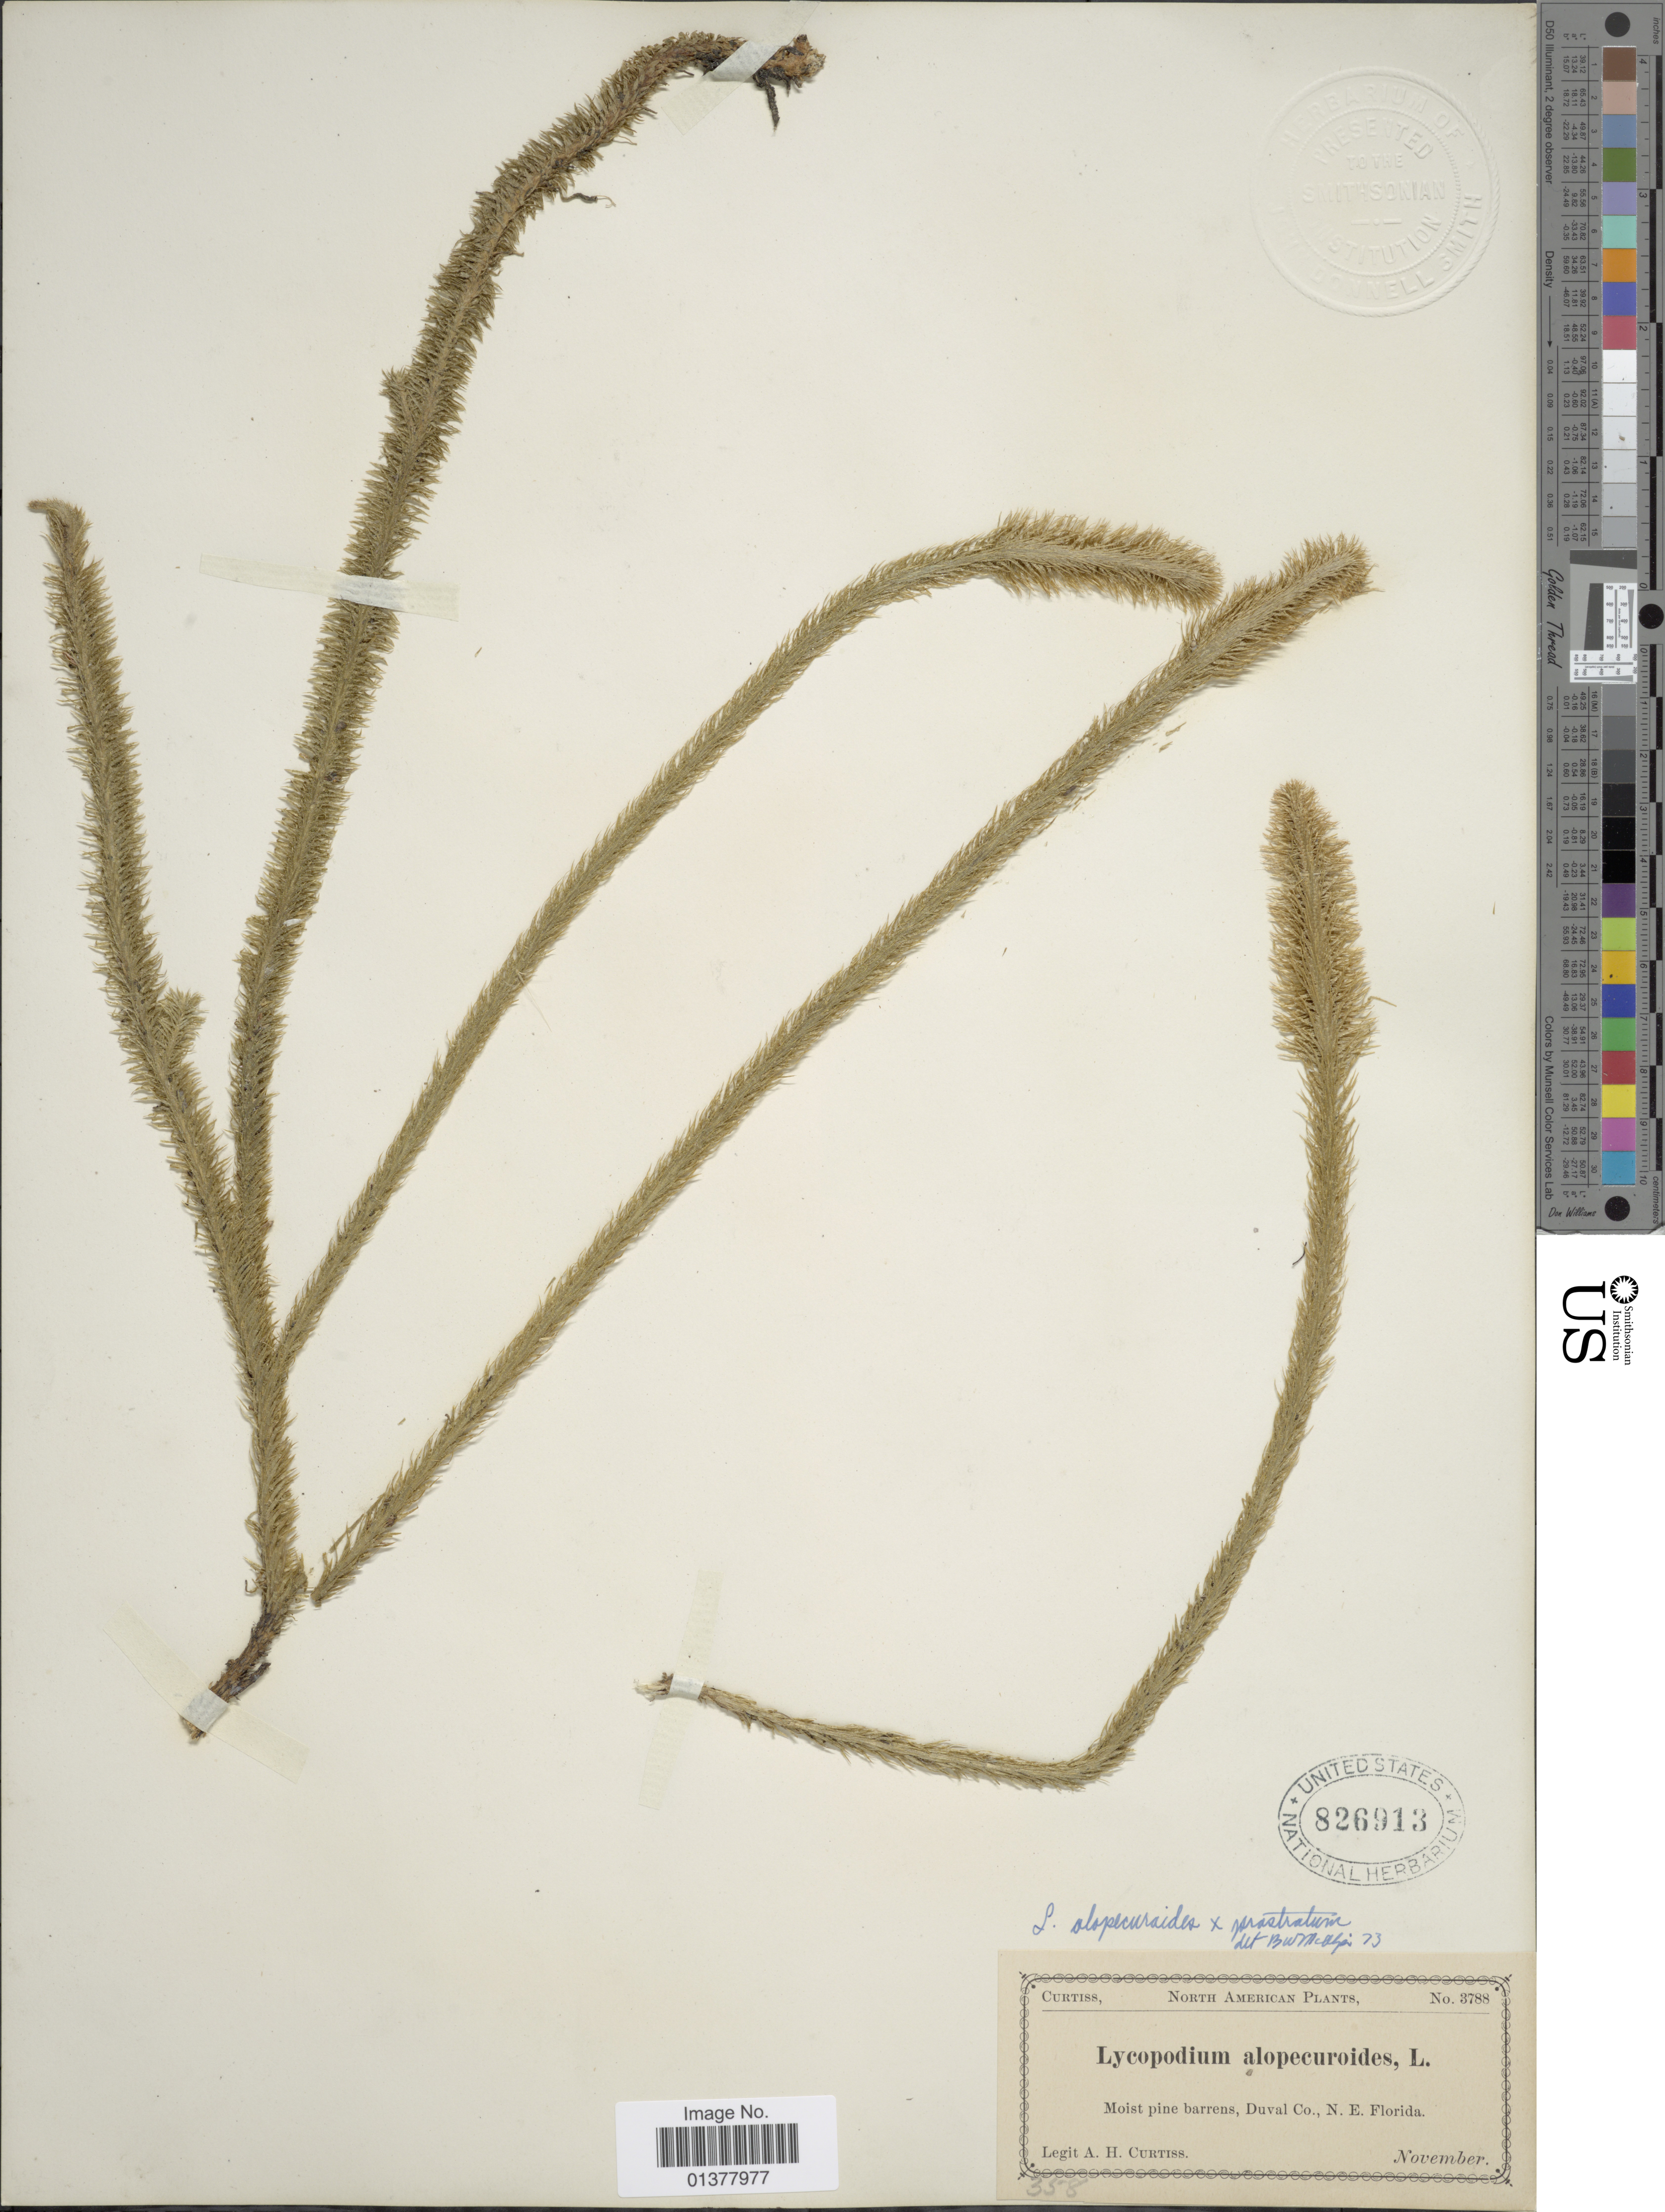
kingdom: Plantae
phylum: Tracheophyta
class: Lycopodiopsida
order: Lycopodiales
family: Lycopodiaceae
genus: Lycopodiella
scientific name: Lycopodiella alopecuroides x L. prostrata (R.M. Harper) Cranfill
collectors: A. H. Curtiss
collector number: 3788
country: United States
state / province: Florida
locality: Moist pine barrens, Duval Co., N.E. Florida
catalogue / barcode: US 826913